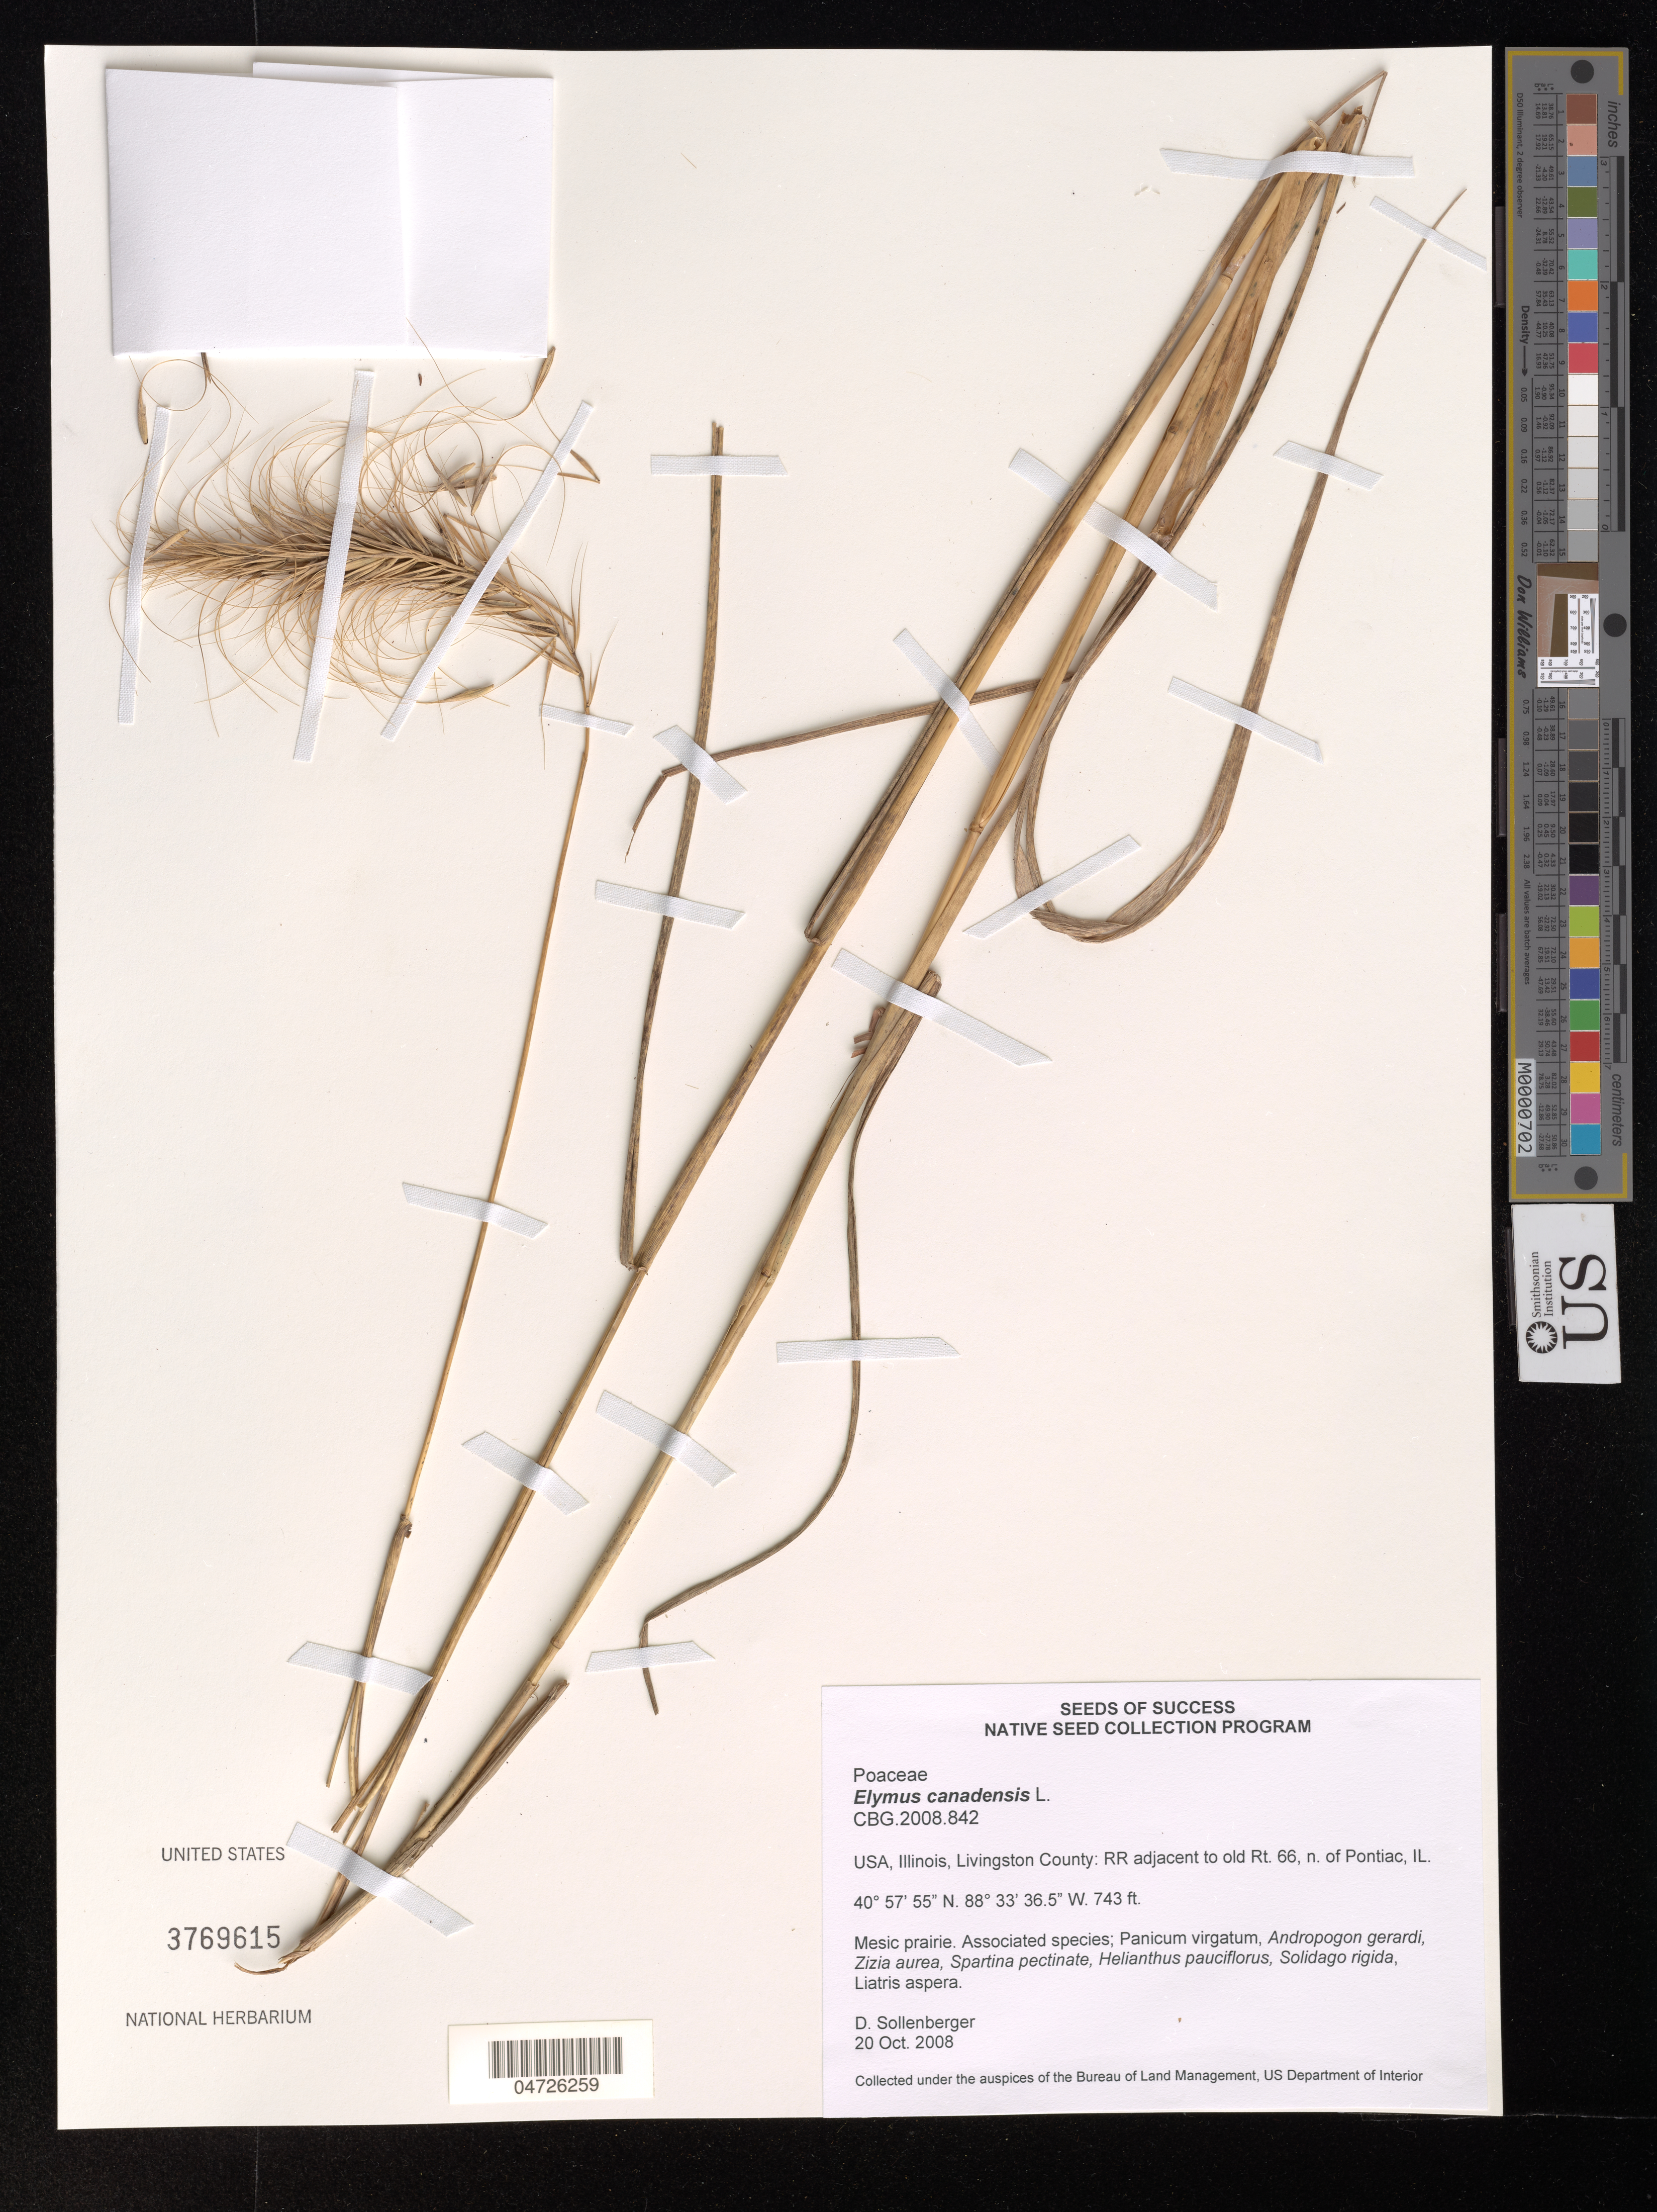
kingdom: Plantae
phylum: Tracheophyta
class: Liliopsida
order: Poales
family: Poaceae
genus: Elymus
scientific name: Elymus canadensis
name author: L.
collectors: D. Sollenberger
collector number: CBG.2008.842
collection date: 2008-10-20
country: United States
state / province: Illinois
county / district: Livingston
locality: Livingston County: RR adjacent to old Rt. 66, n. of Pontiac.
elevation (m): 226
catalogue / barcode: US 3769615